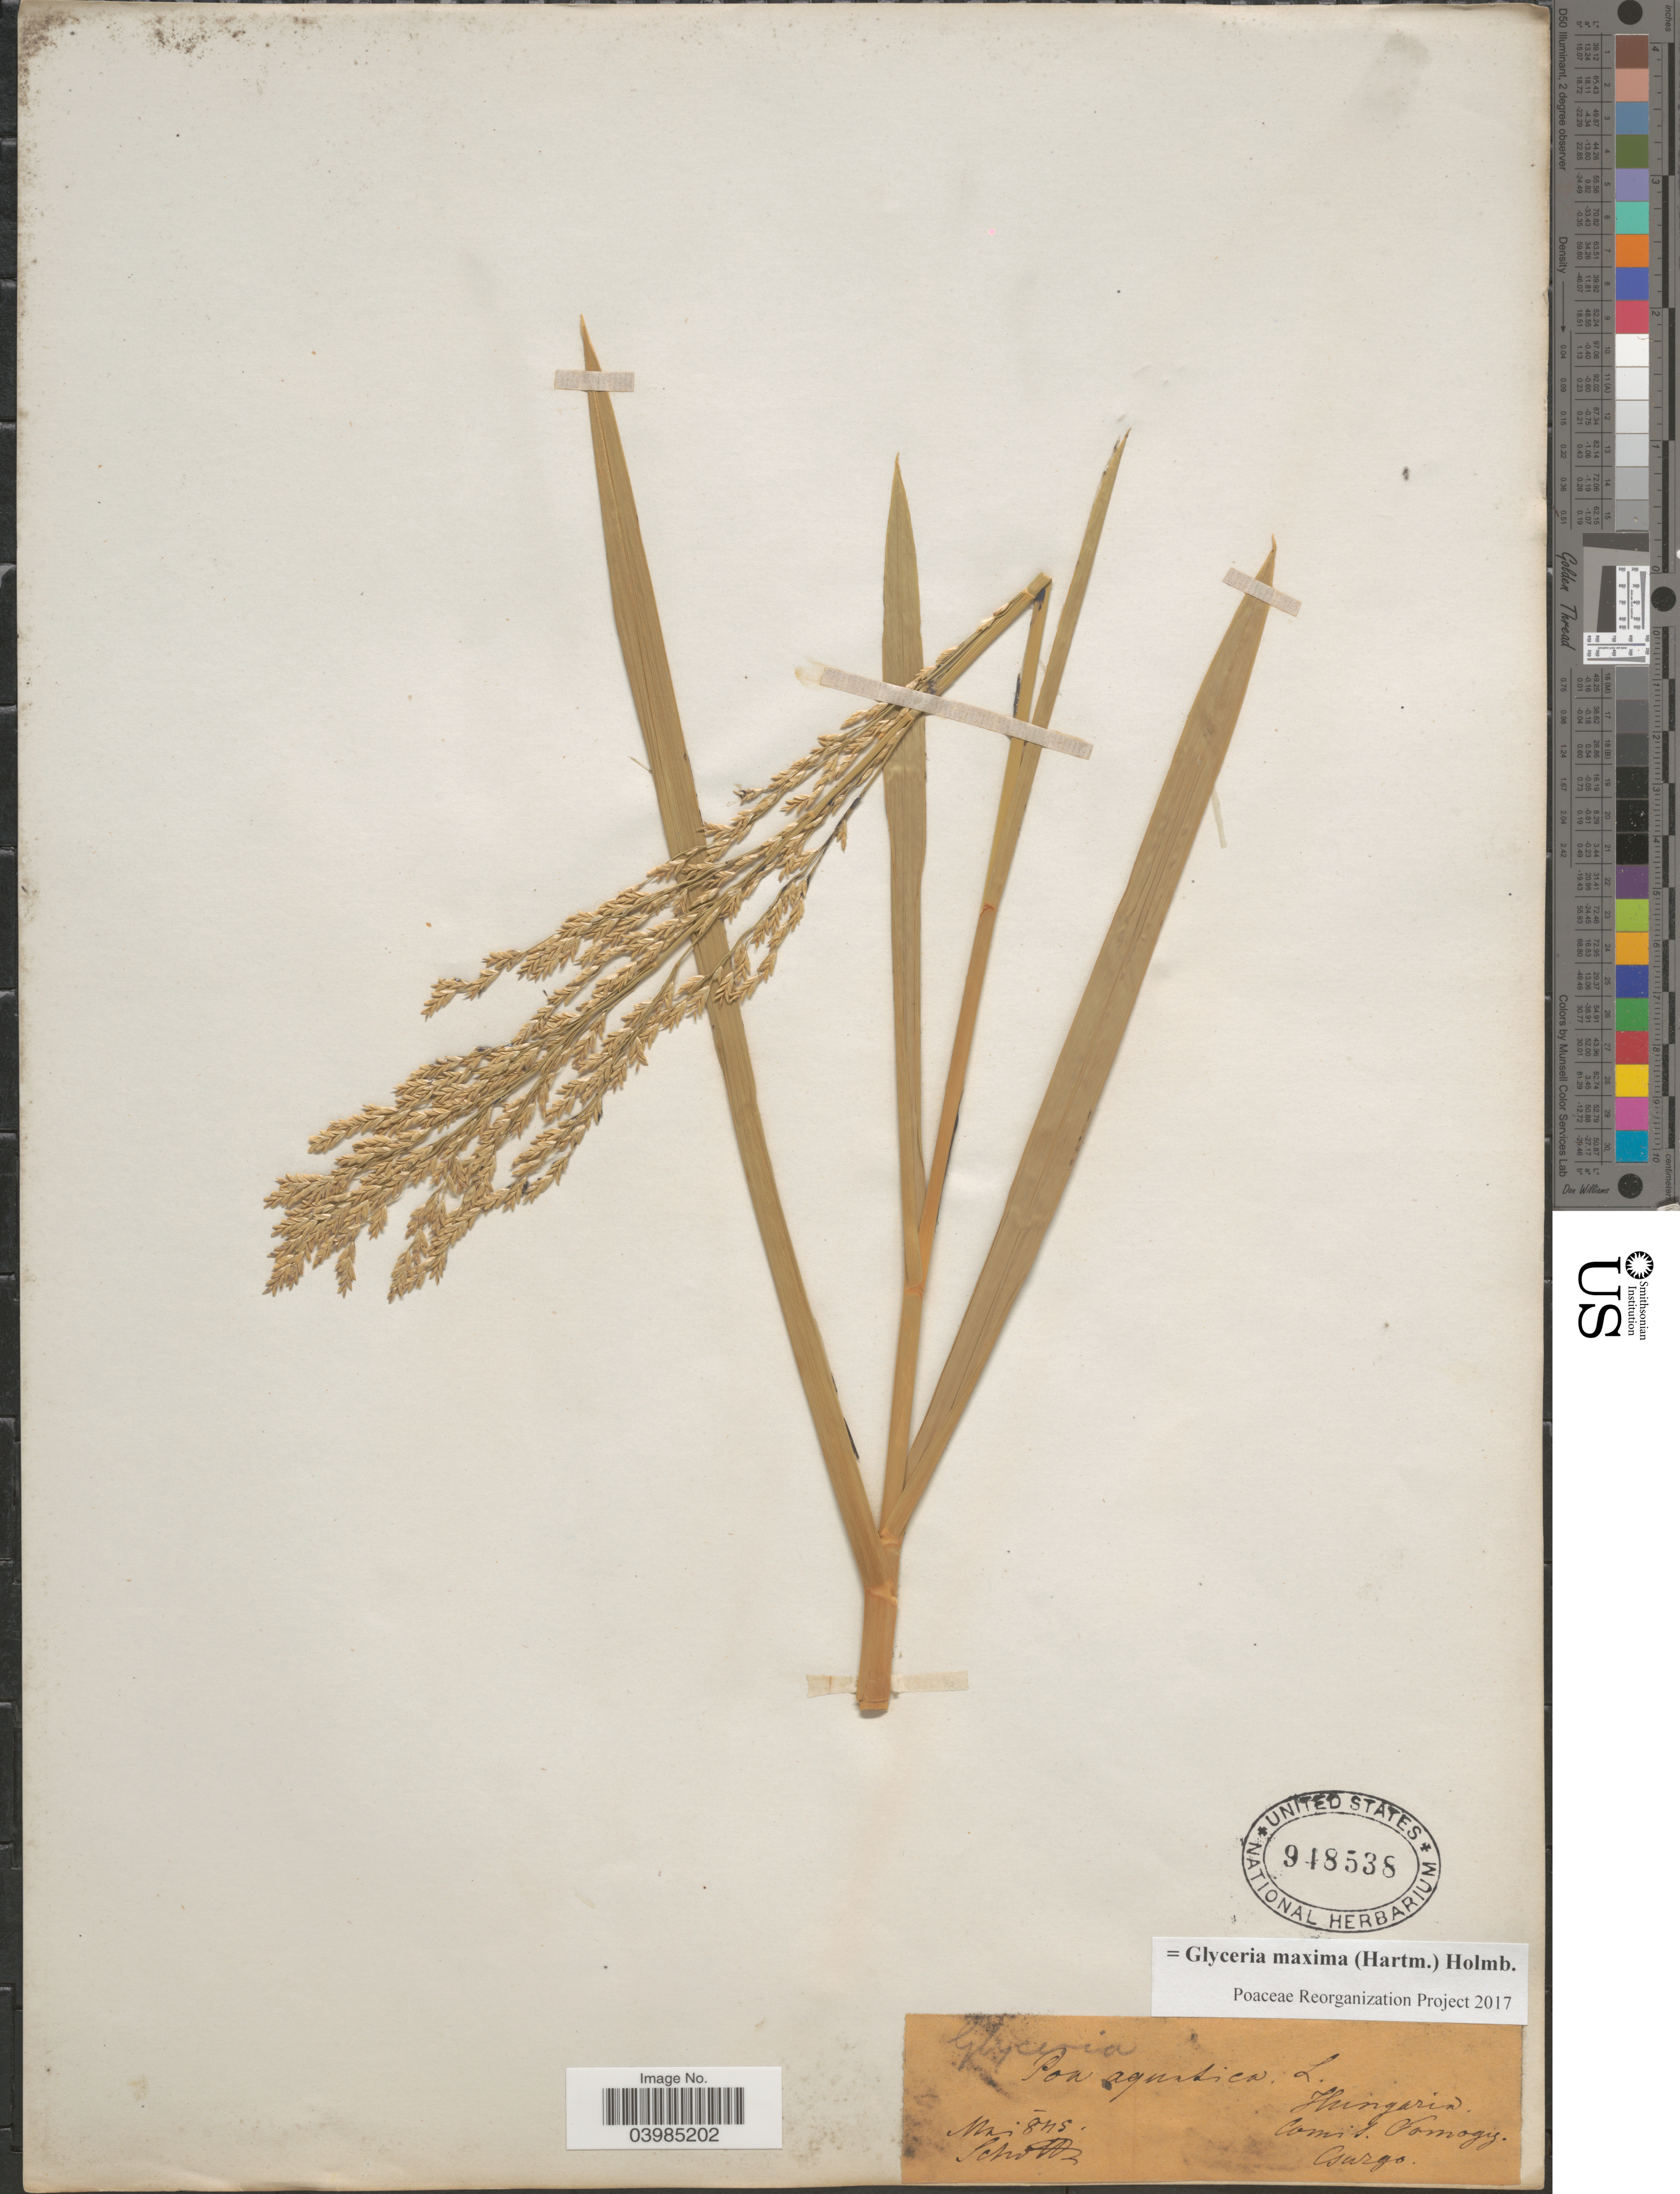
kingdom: Plantae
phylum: Tracheophyta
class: Liliopsida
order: Poales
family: Poaceae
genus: Glyceria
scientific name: Glyceria maxima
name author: (Hartm.) Holmb.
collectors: Schott, --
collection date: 1845-05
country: Hungary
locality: Comis. Pomogy. Csurgo [interpreted].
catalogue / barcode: US 948538